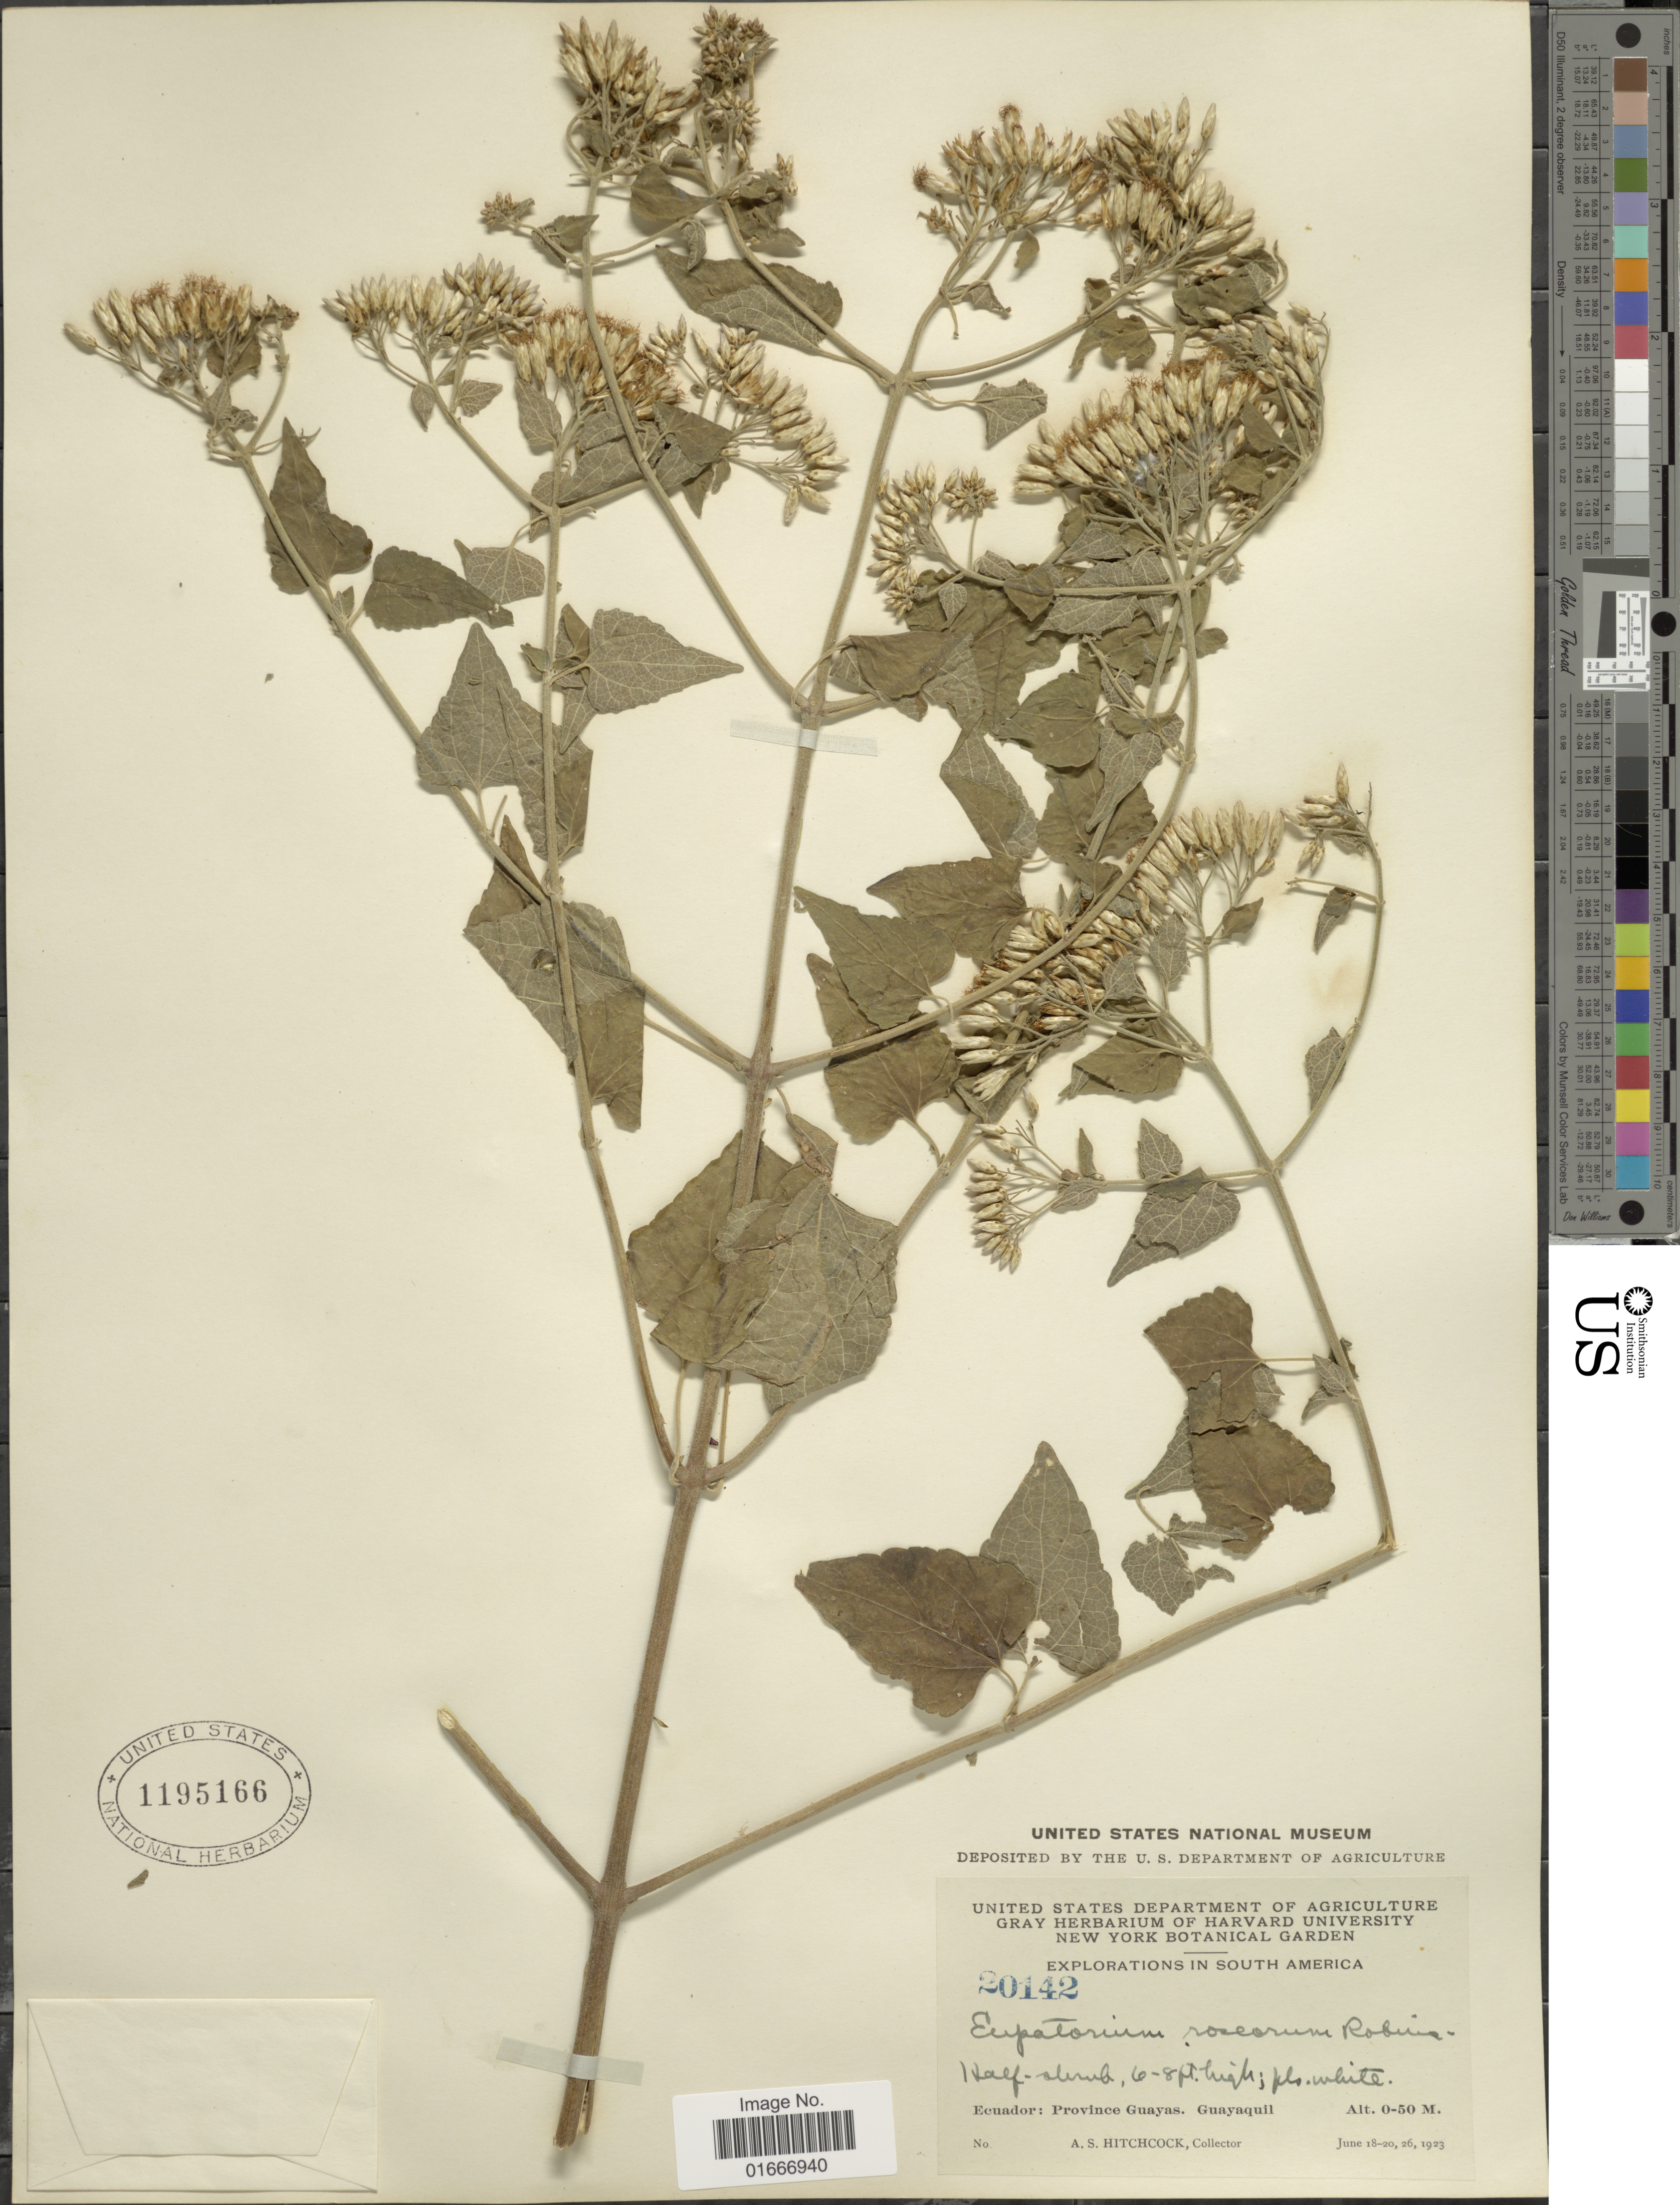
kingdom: Plantae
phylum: Tracheophyta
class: Magnoliopsida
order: Asterales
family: Asteraceae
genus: Chromolaena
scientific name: Chromolaena roseorum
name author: (B.L. Rob.) R.M. King & H. Rob.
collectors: A. S. Hitchcock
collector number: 20142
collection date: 1923-06-18/1923-06-26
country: Ecuador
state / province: Guayas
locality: Guayaquil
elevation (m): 0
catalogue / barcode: US 1195166